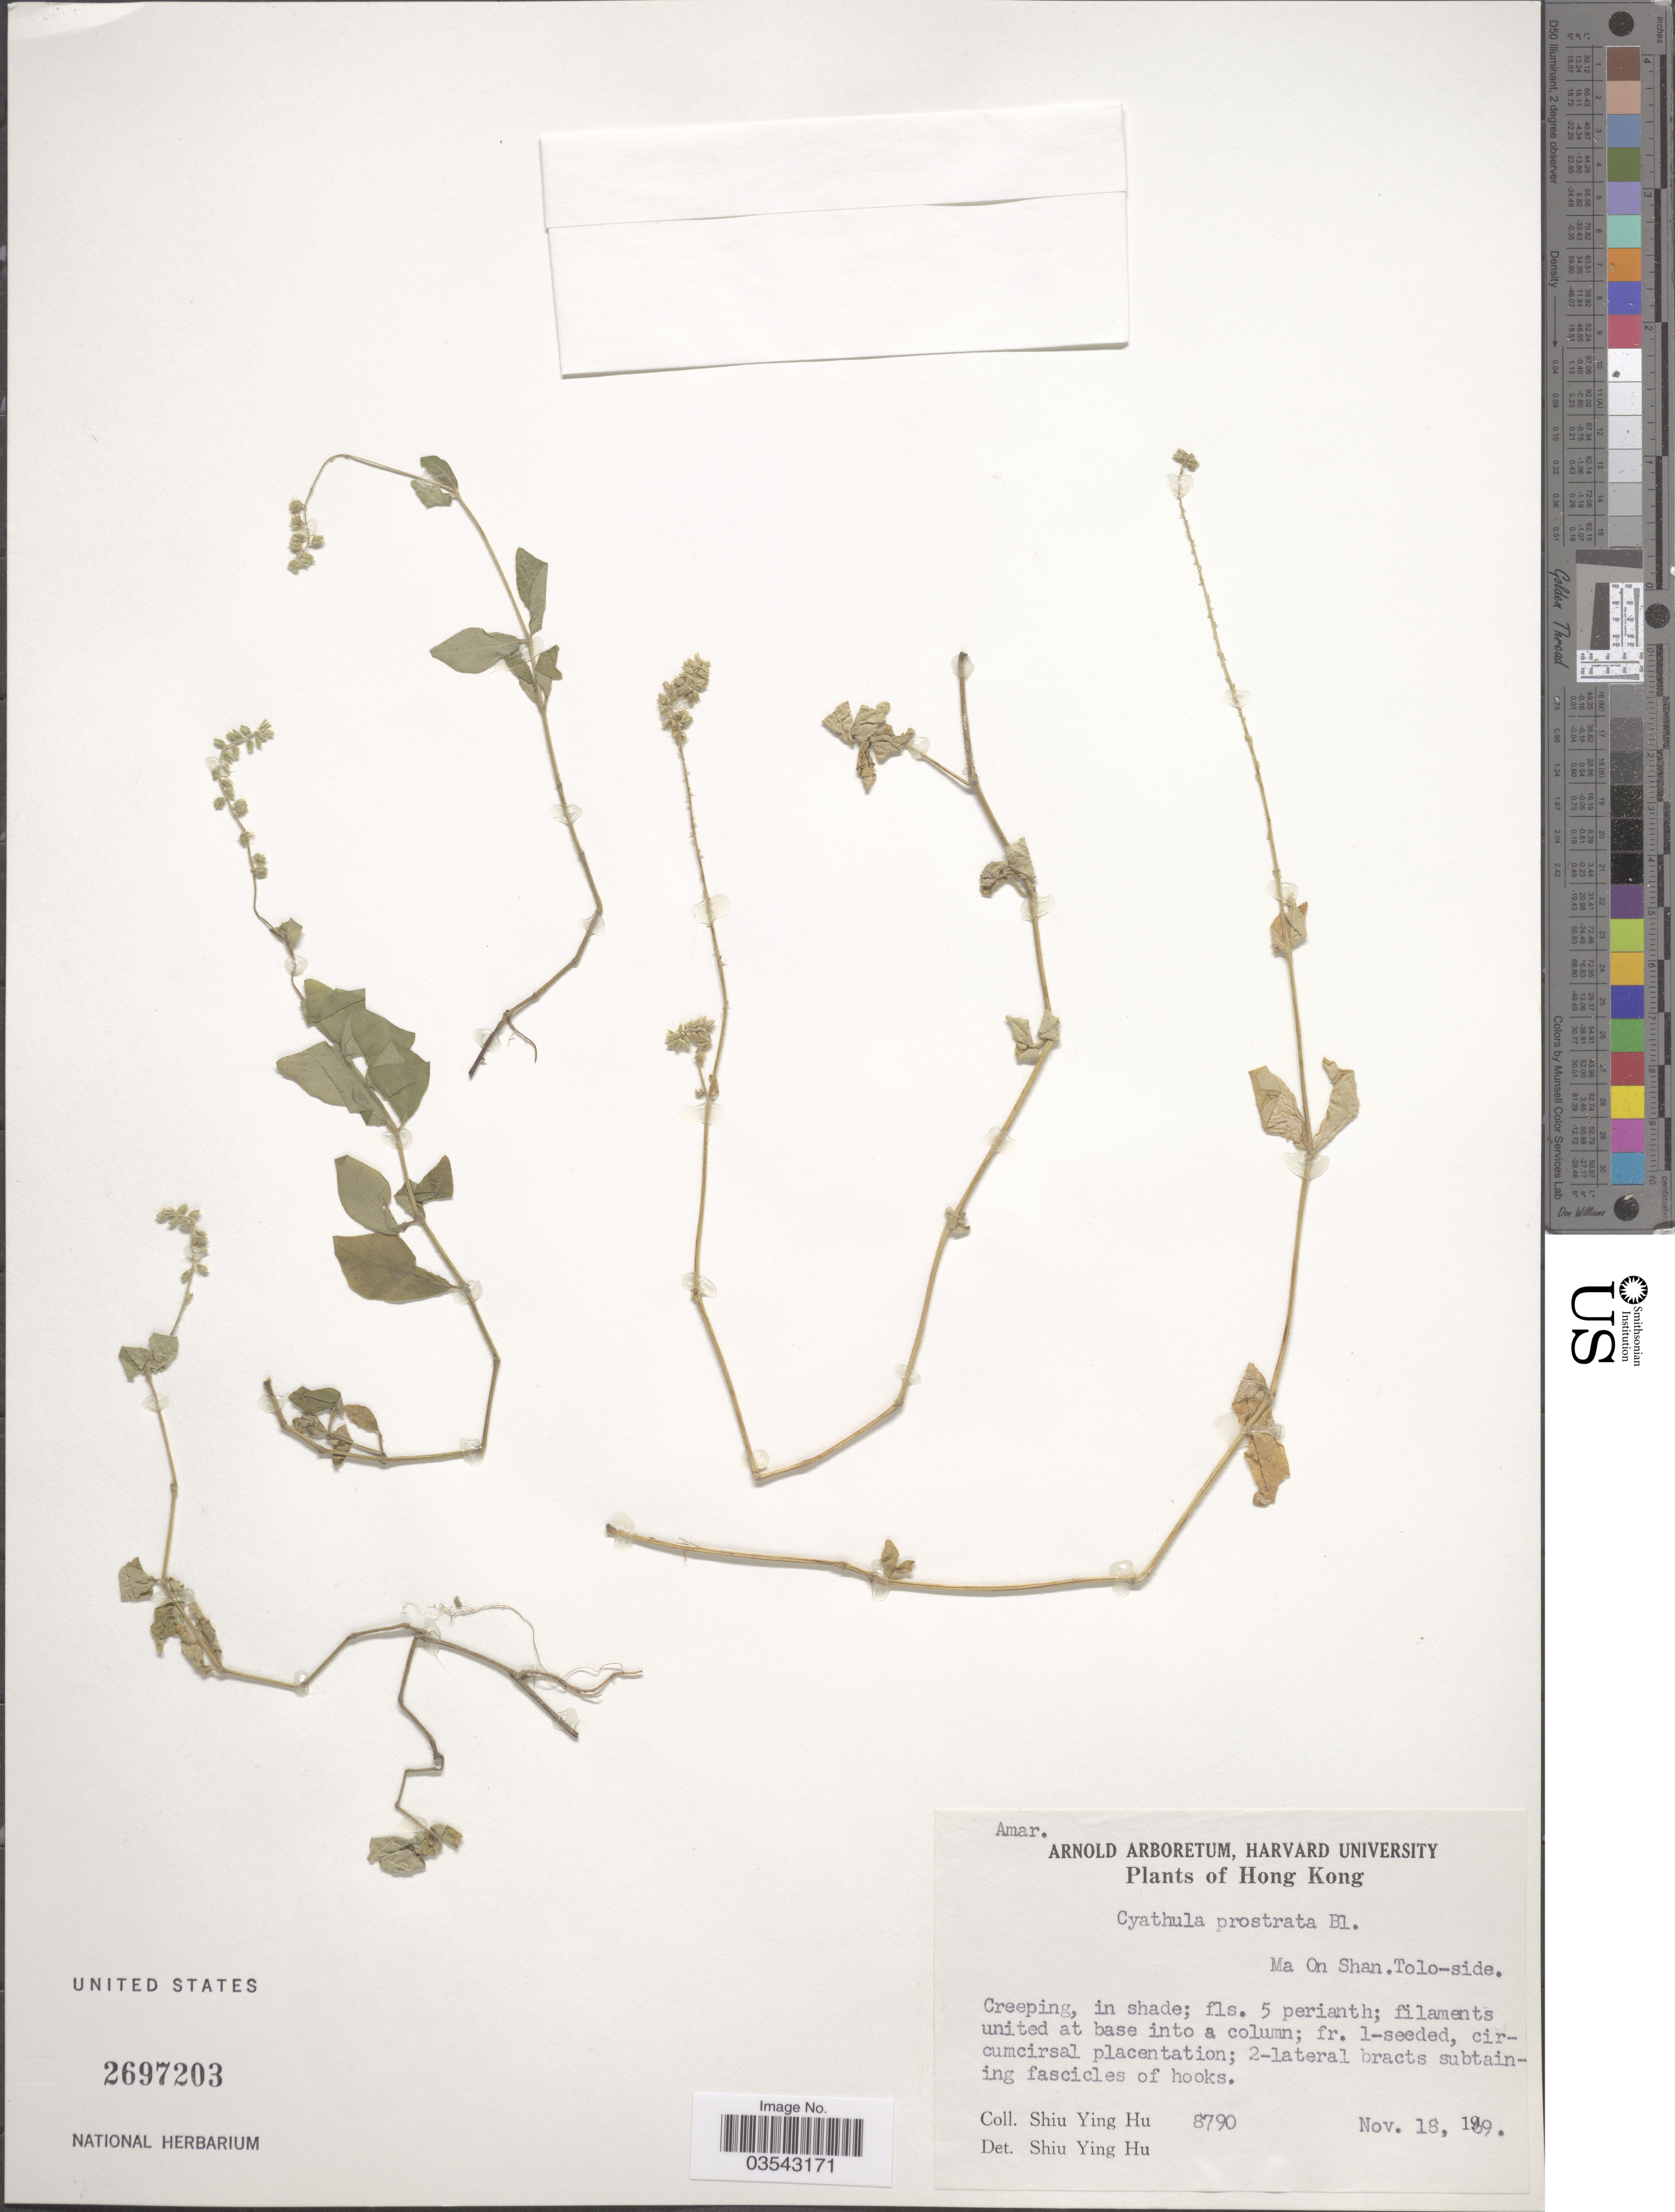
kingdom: Plantae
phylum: Tracheophyta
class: Magnoliopsida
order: Caryophyllales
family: Amaranthaceae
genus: Cyathula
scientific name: Cyathula prostrata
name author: (L.) Blume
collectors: S. Y. Hu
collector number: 8790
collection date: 1969-11-18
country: China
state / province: Hong Kong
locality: Ma On Shan. Tolo-side.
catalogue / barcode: US 2697203